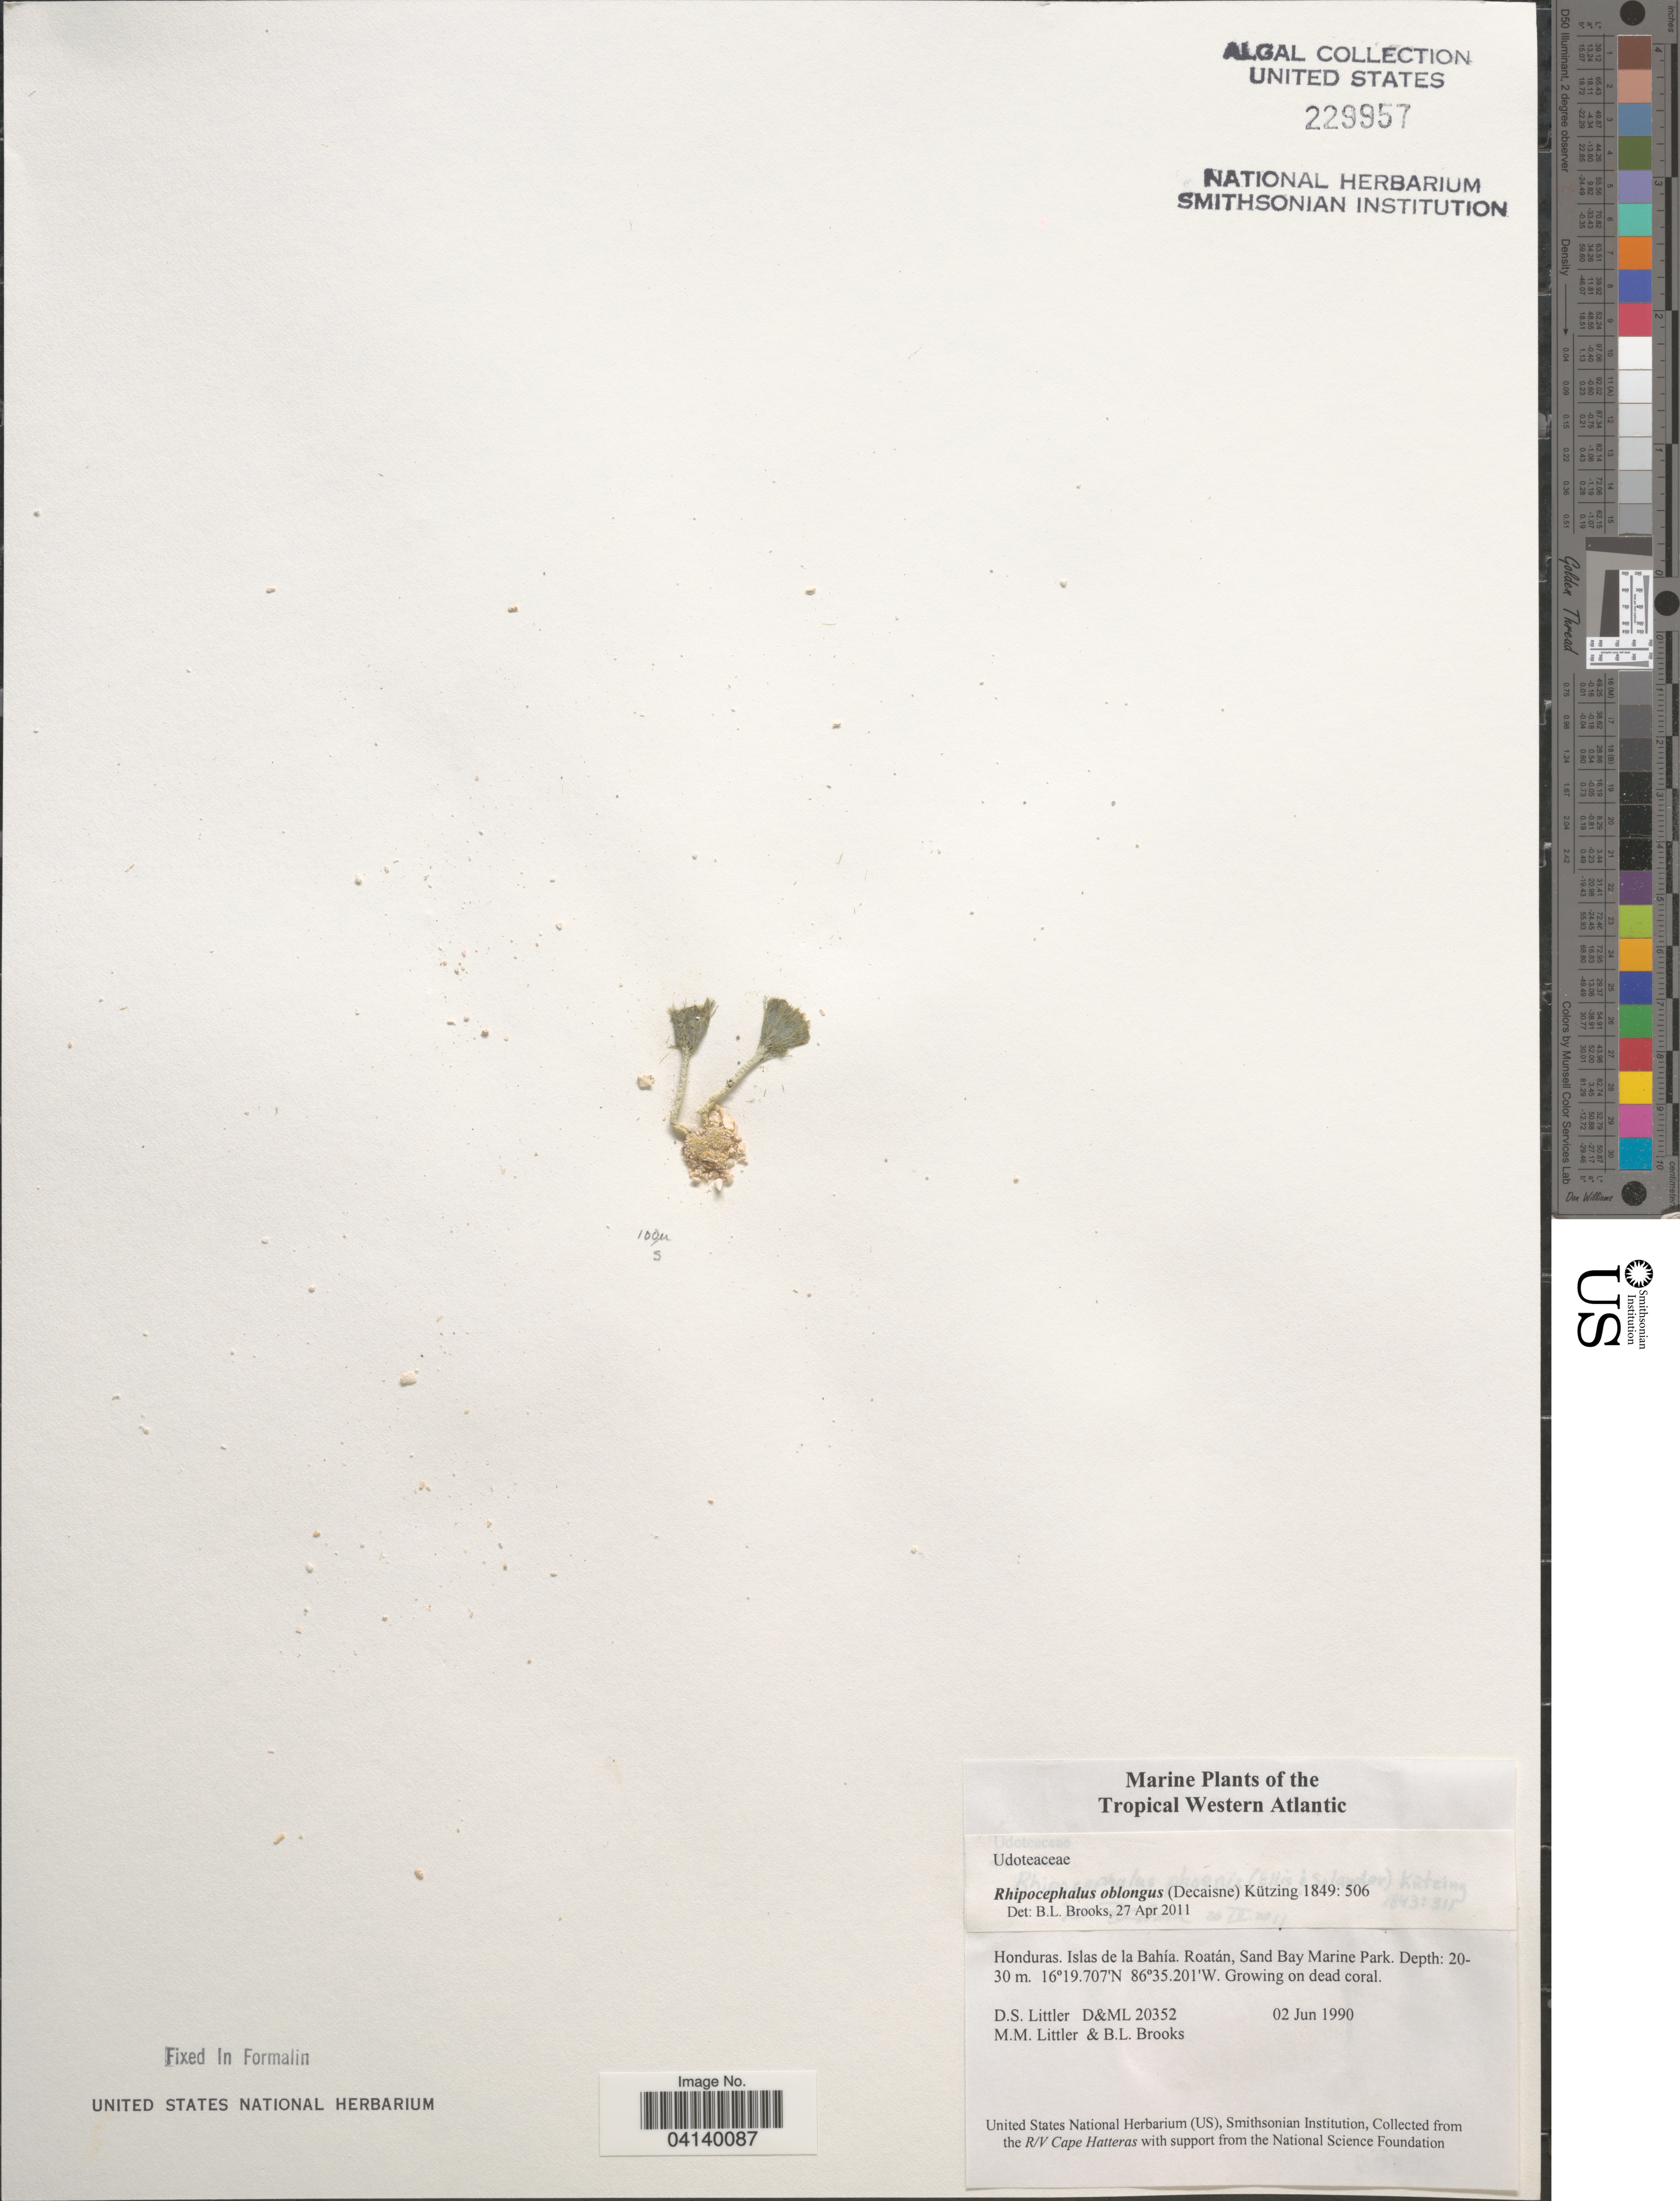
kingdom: Plantae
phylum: Chlorophyta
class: Ulvophyceae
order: Bryopsidales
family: Udoteaceae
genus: Rhipocephalus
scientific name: Rhipocephalus oblongus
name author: (Decne.) Kütz.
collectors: D. S. Littler & B. Brooks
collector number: D&ML20352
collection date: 1990-06-02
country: Honduras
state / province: Islas de la Bahía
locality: Tropical Western Atlantic. Roatán, Sand Bay Marine Park.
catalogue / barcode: US 229957